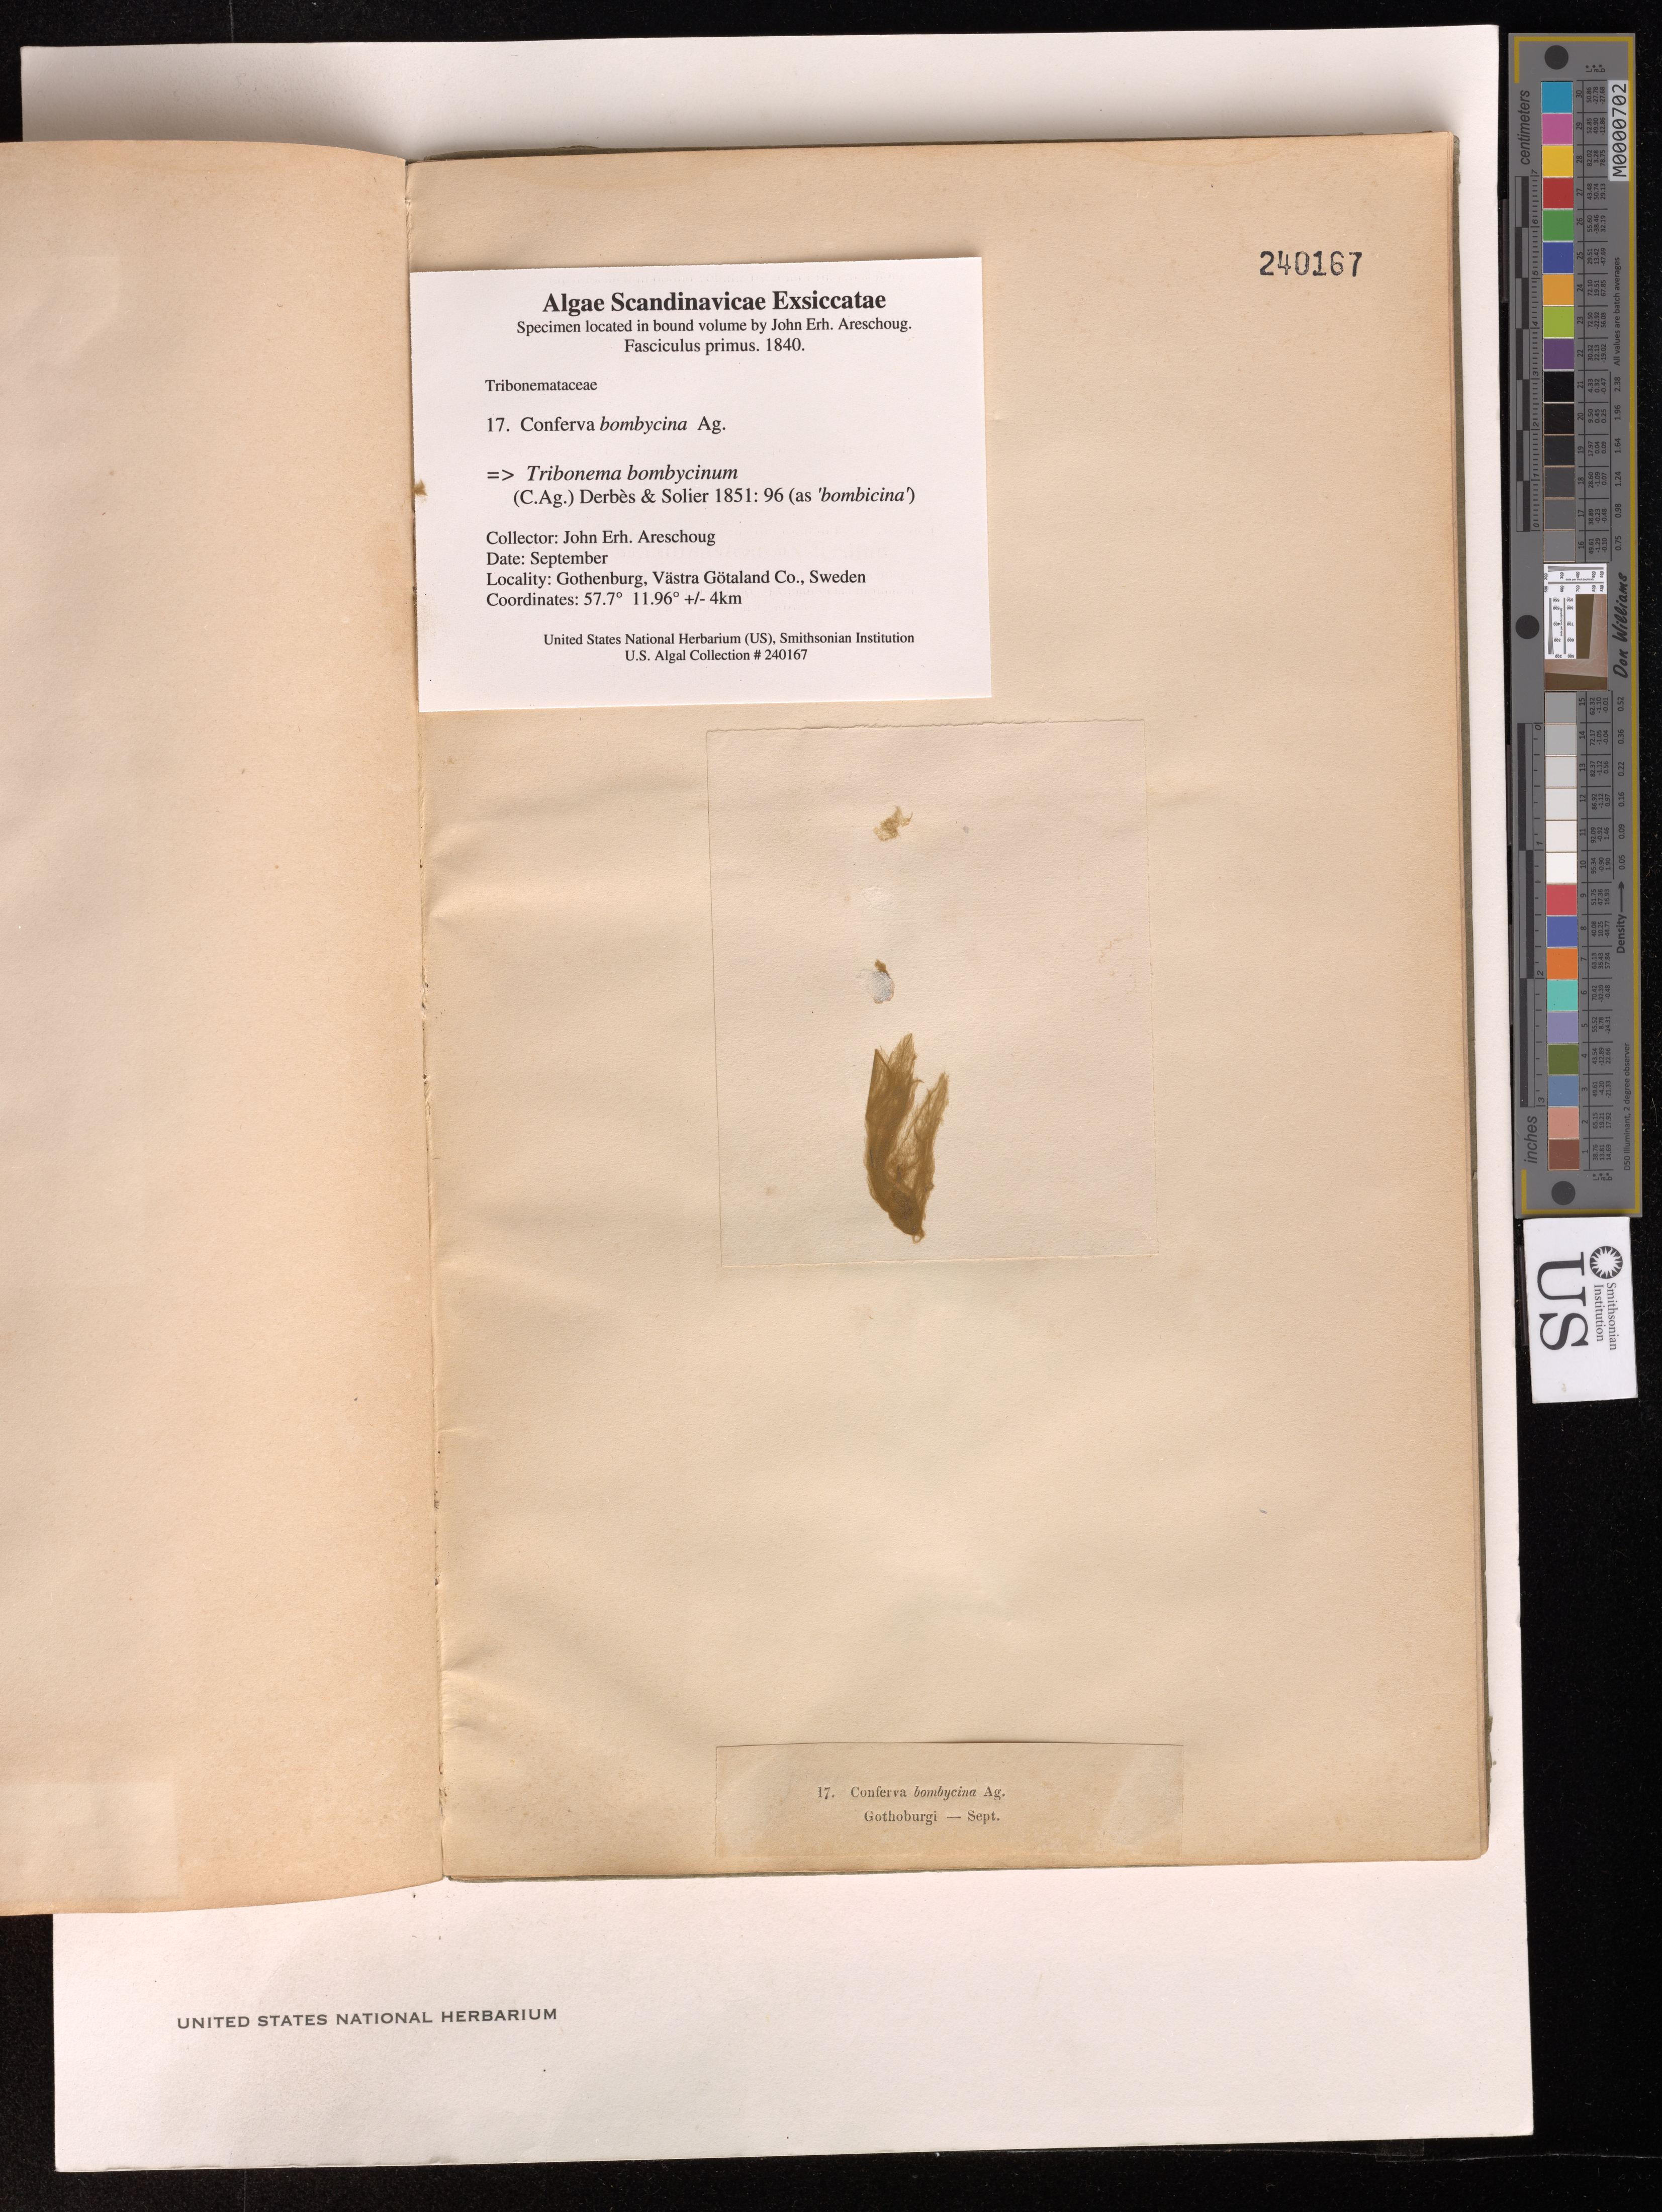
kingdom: Chromista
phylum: Ochrophyta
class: Xanthophyceae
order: Tribonematales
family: Tribonemataceae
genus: Tribonema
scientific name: Tribonema bombycinum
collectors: J. E. Areschoug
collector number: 17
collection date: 1840-09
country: Sweden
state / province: Västra Götaland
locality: Gothenburg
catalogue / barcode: US 240167